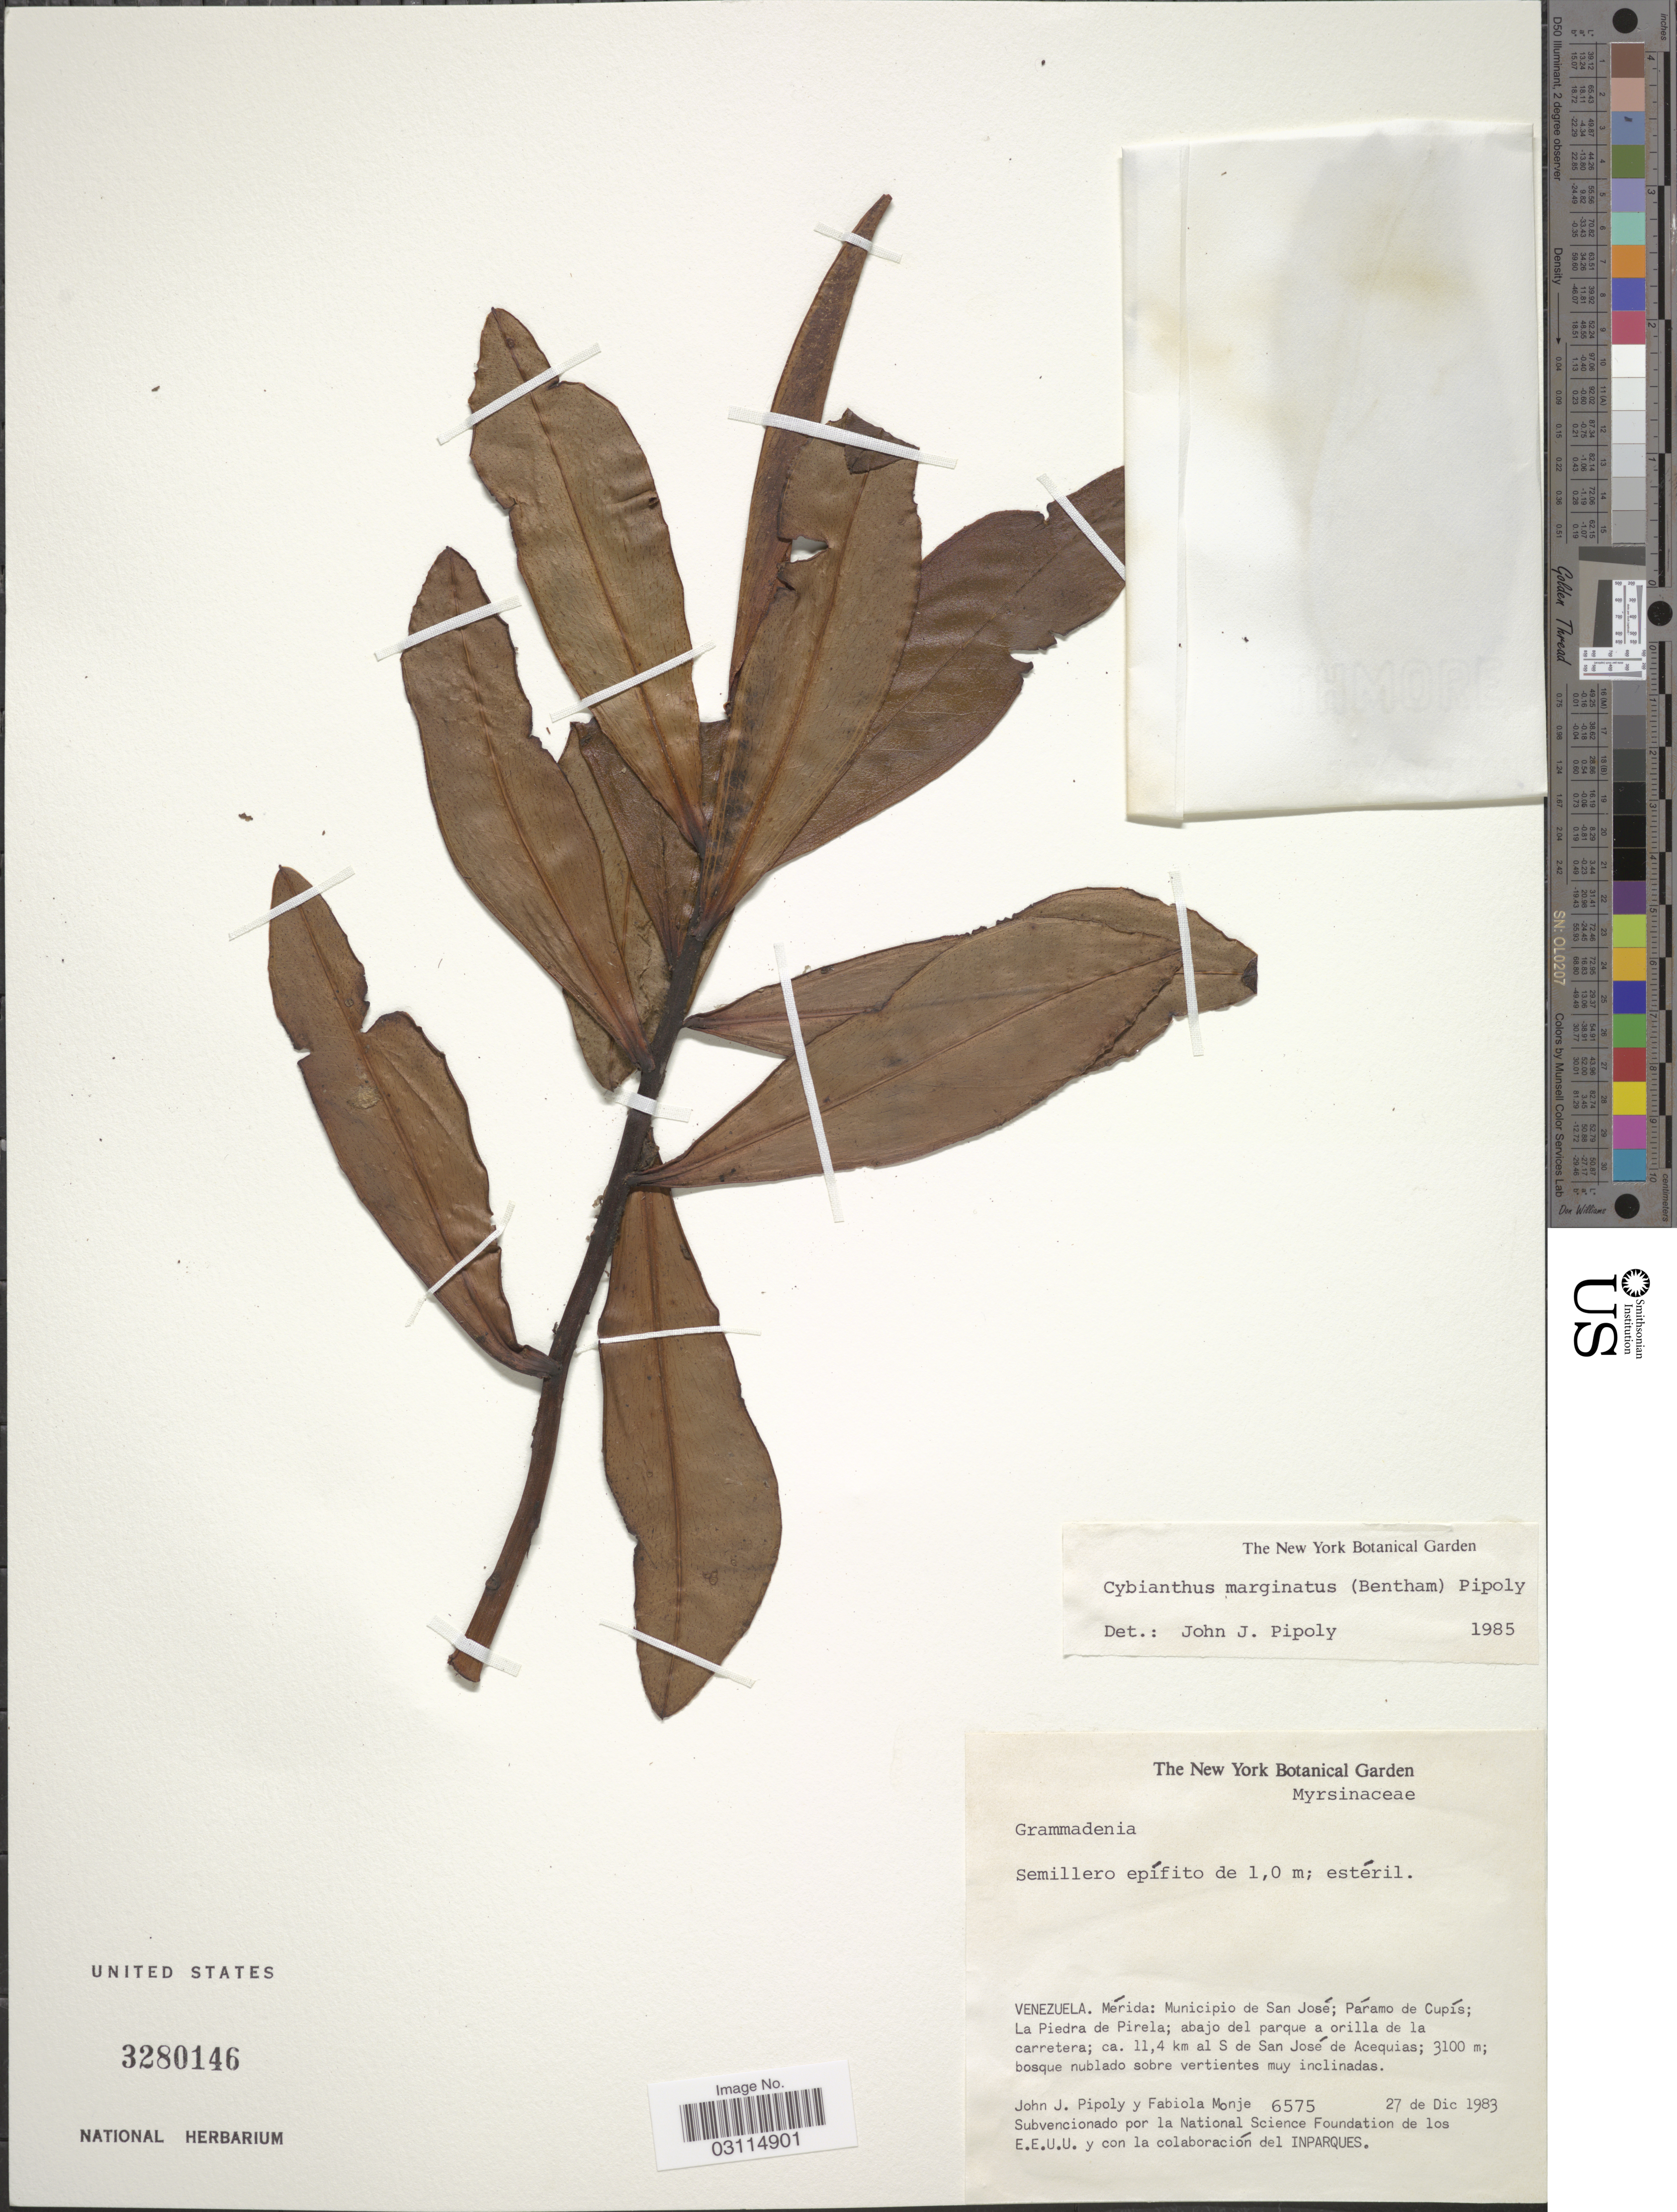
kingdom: Plantae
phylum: Tracheophyta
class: Magnoliopsida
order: Ericales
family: Primulaceae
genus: Cybianthus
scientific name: Cybianthus marginatus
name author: (Benth.) Pipoly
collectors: J. J. Pipoly & F. Monje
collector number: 6575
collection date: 1983-12-27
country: Venezuela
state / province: Mérida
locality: Municipio de San José; Páramo de Cupís; La Piedra de Pirela; abajo del parque a orilla de la carretera; ca. 11.4 km al S de San José de Acequias.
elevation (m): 3100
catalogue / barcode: US 3280146